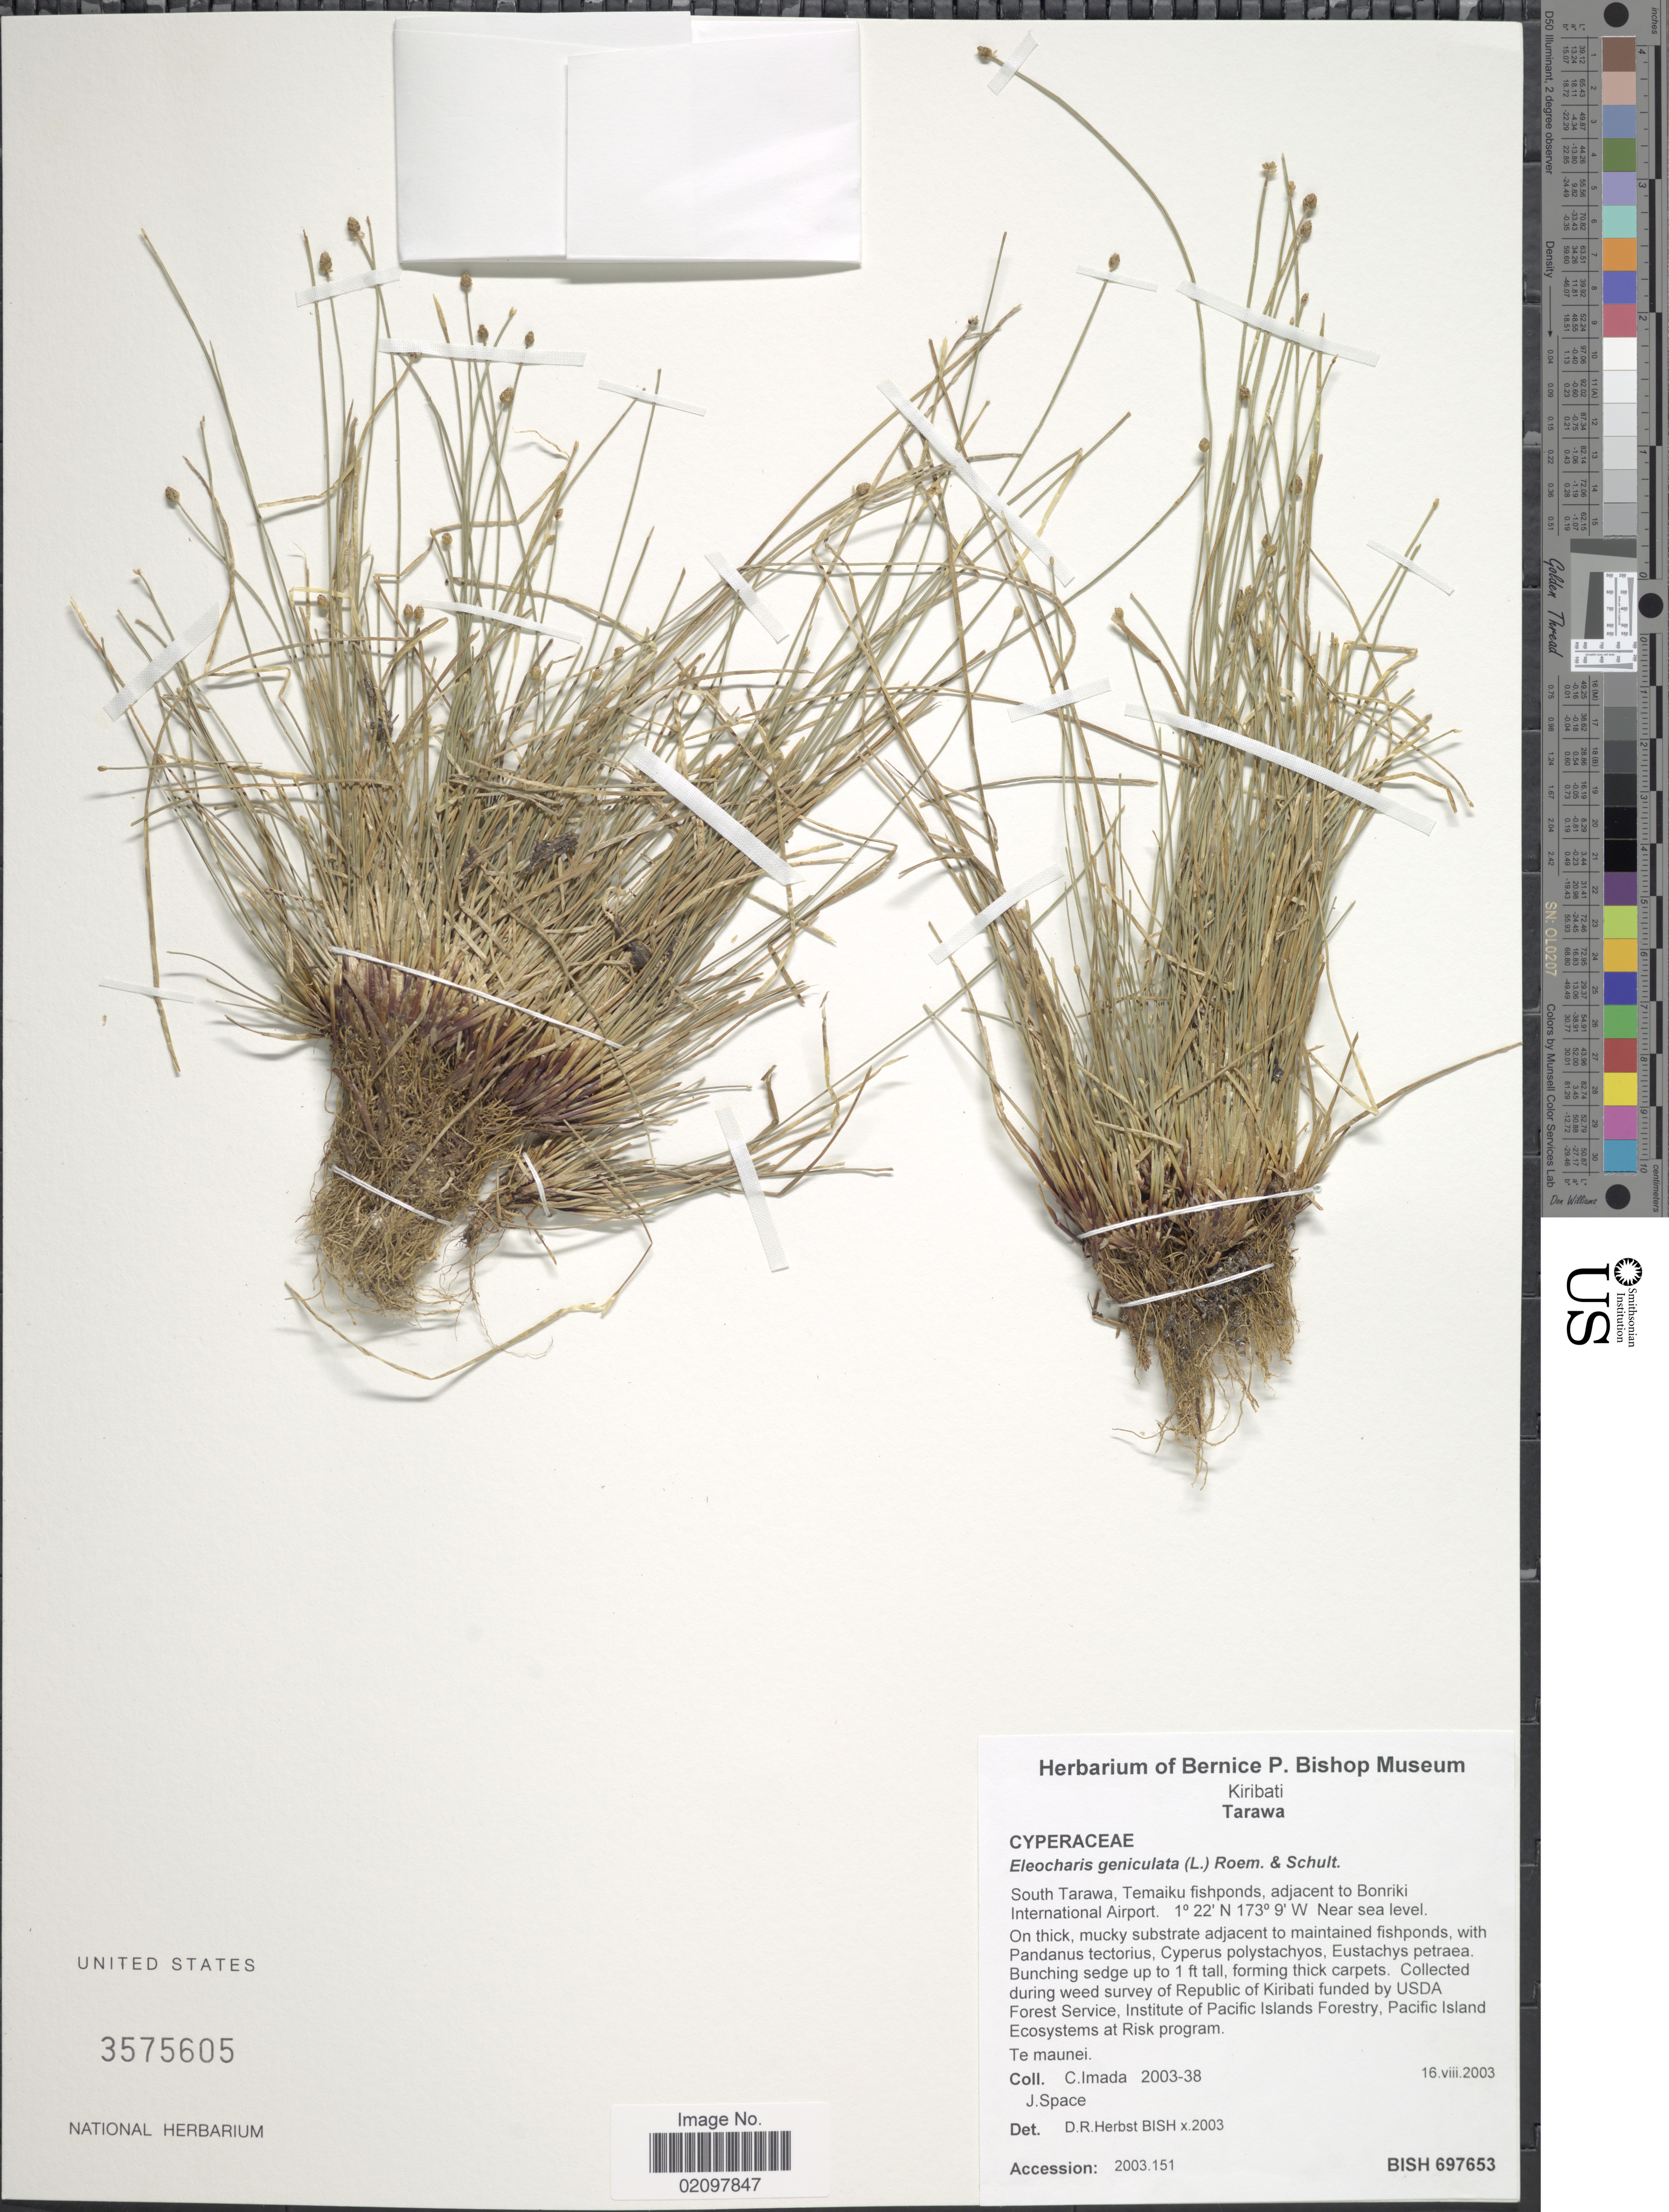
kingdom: Plantae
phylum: Tracheophyta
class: Liliopsida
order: Poales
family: Cyperaceae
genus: Eleocharis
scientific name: Eleocharis geniculata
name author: (L.) Roem. & Schult.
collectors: C. Imada & J. Space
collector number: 2003-38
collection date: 2003-08-16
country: Kiribati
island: Tarawa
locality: South Tarawa, Temaiku fishponds, adjacent to Bonriki International Airport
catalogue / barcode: US 3575605